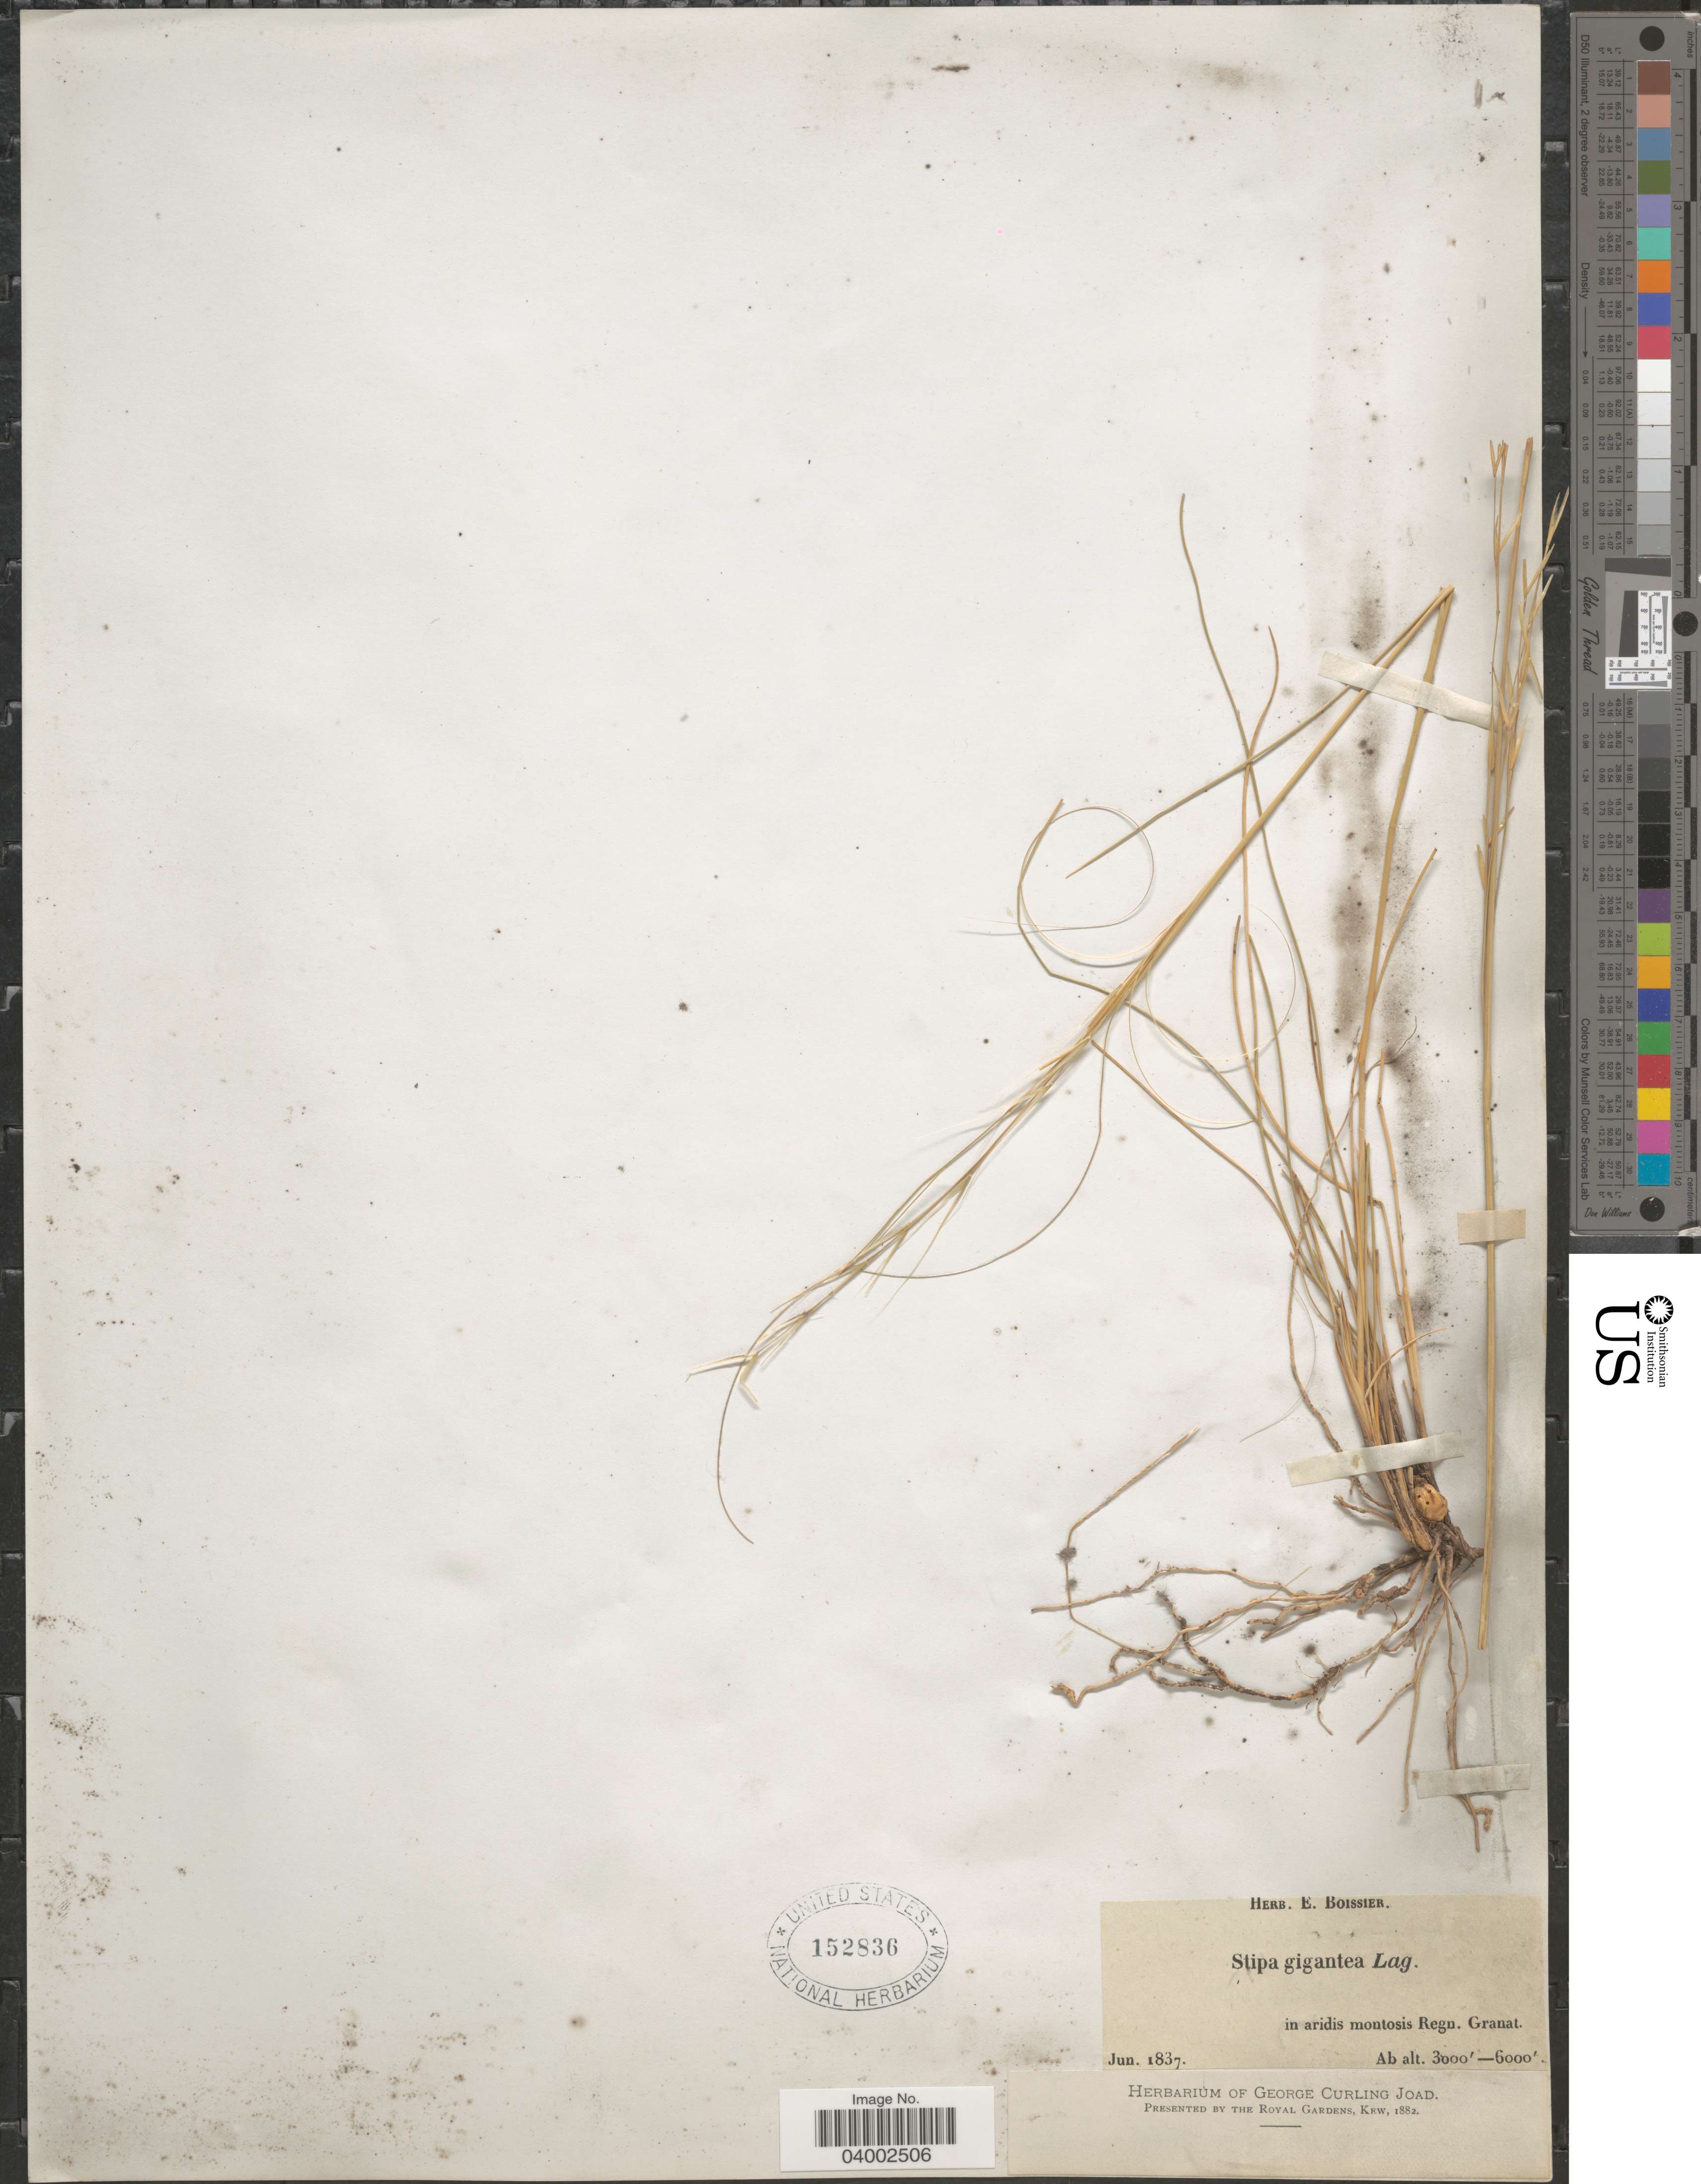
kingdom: Plantae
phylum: Tracheophyta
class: Liliopsida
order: Poales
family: Poaceae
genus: Stipa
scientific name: Stipa lagascae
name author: Schult. & Roem.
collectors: ex herb. E. Boissier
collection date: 1837-06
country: Spain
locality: In aridis montosis Regn. Granat.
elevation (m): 914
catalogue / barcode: US 152836